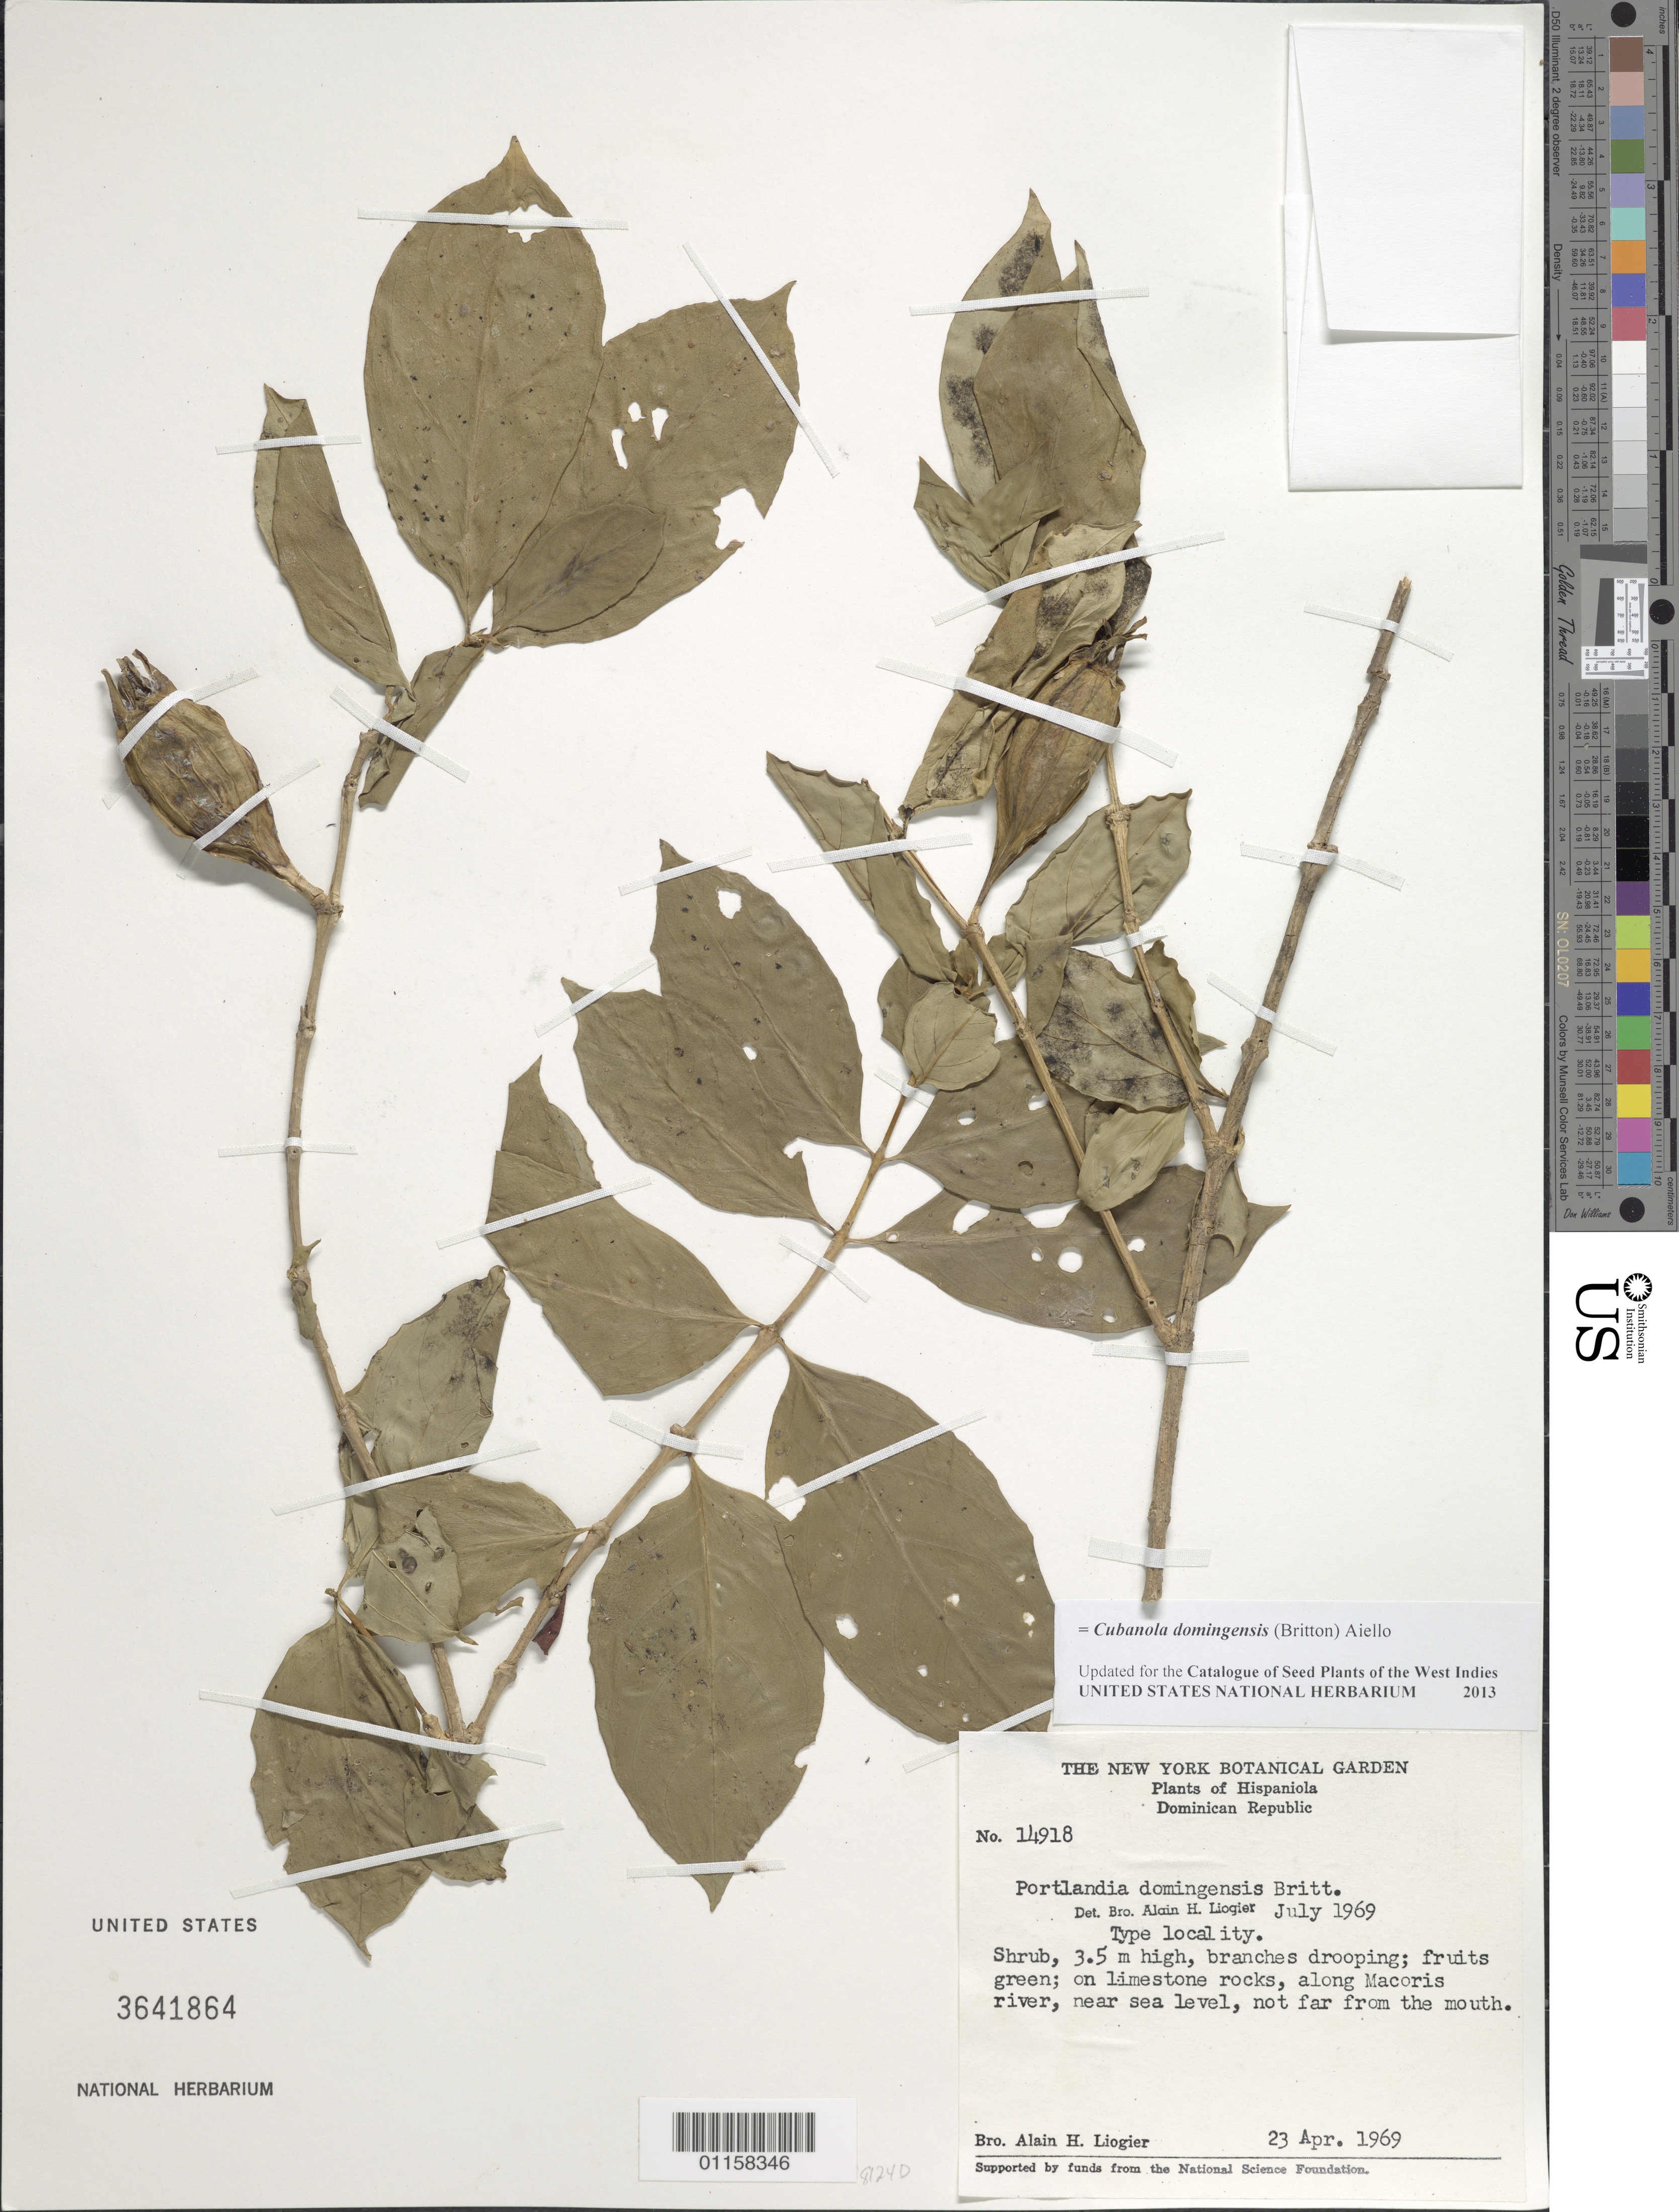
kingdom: Plantae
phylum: Tracheophyta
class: Magnoliopsida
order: Gentianales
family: Rubiaceae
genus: Cubanola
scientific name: Cubanola domingensis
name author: (Britton) Aiello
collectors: A. H. Liogier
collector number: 14918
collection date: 1969-04-23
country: Dominican Republic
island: Hispaniola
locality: Macoris River, not far from the mouth.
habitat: On limestone rocks, along river.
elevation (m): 0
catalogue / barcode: US 3641864